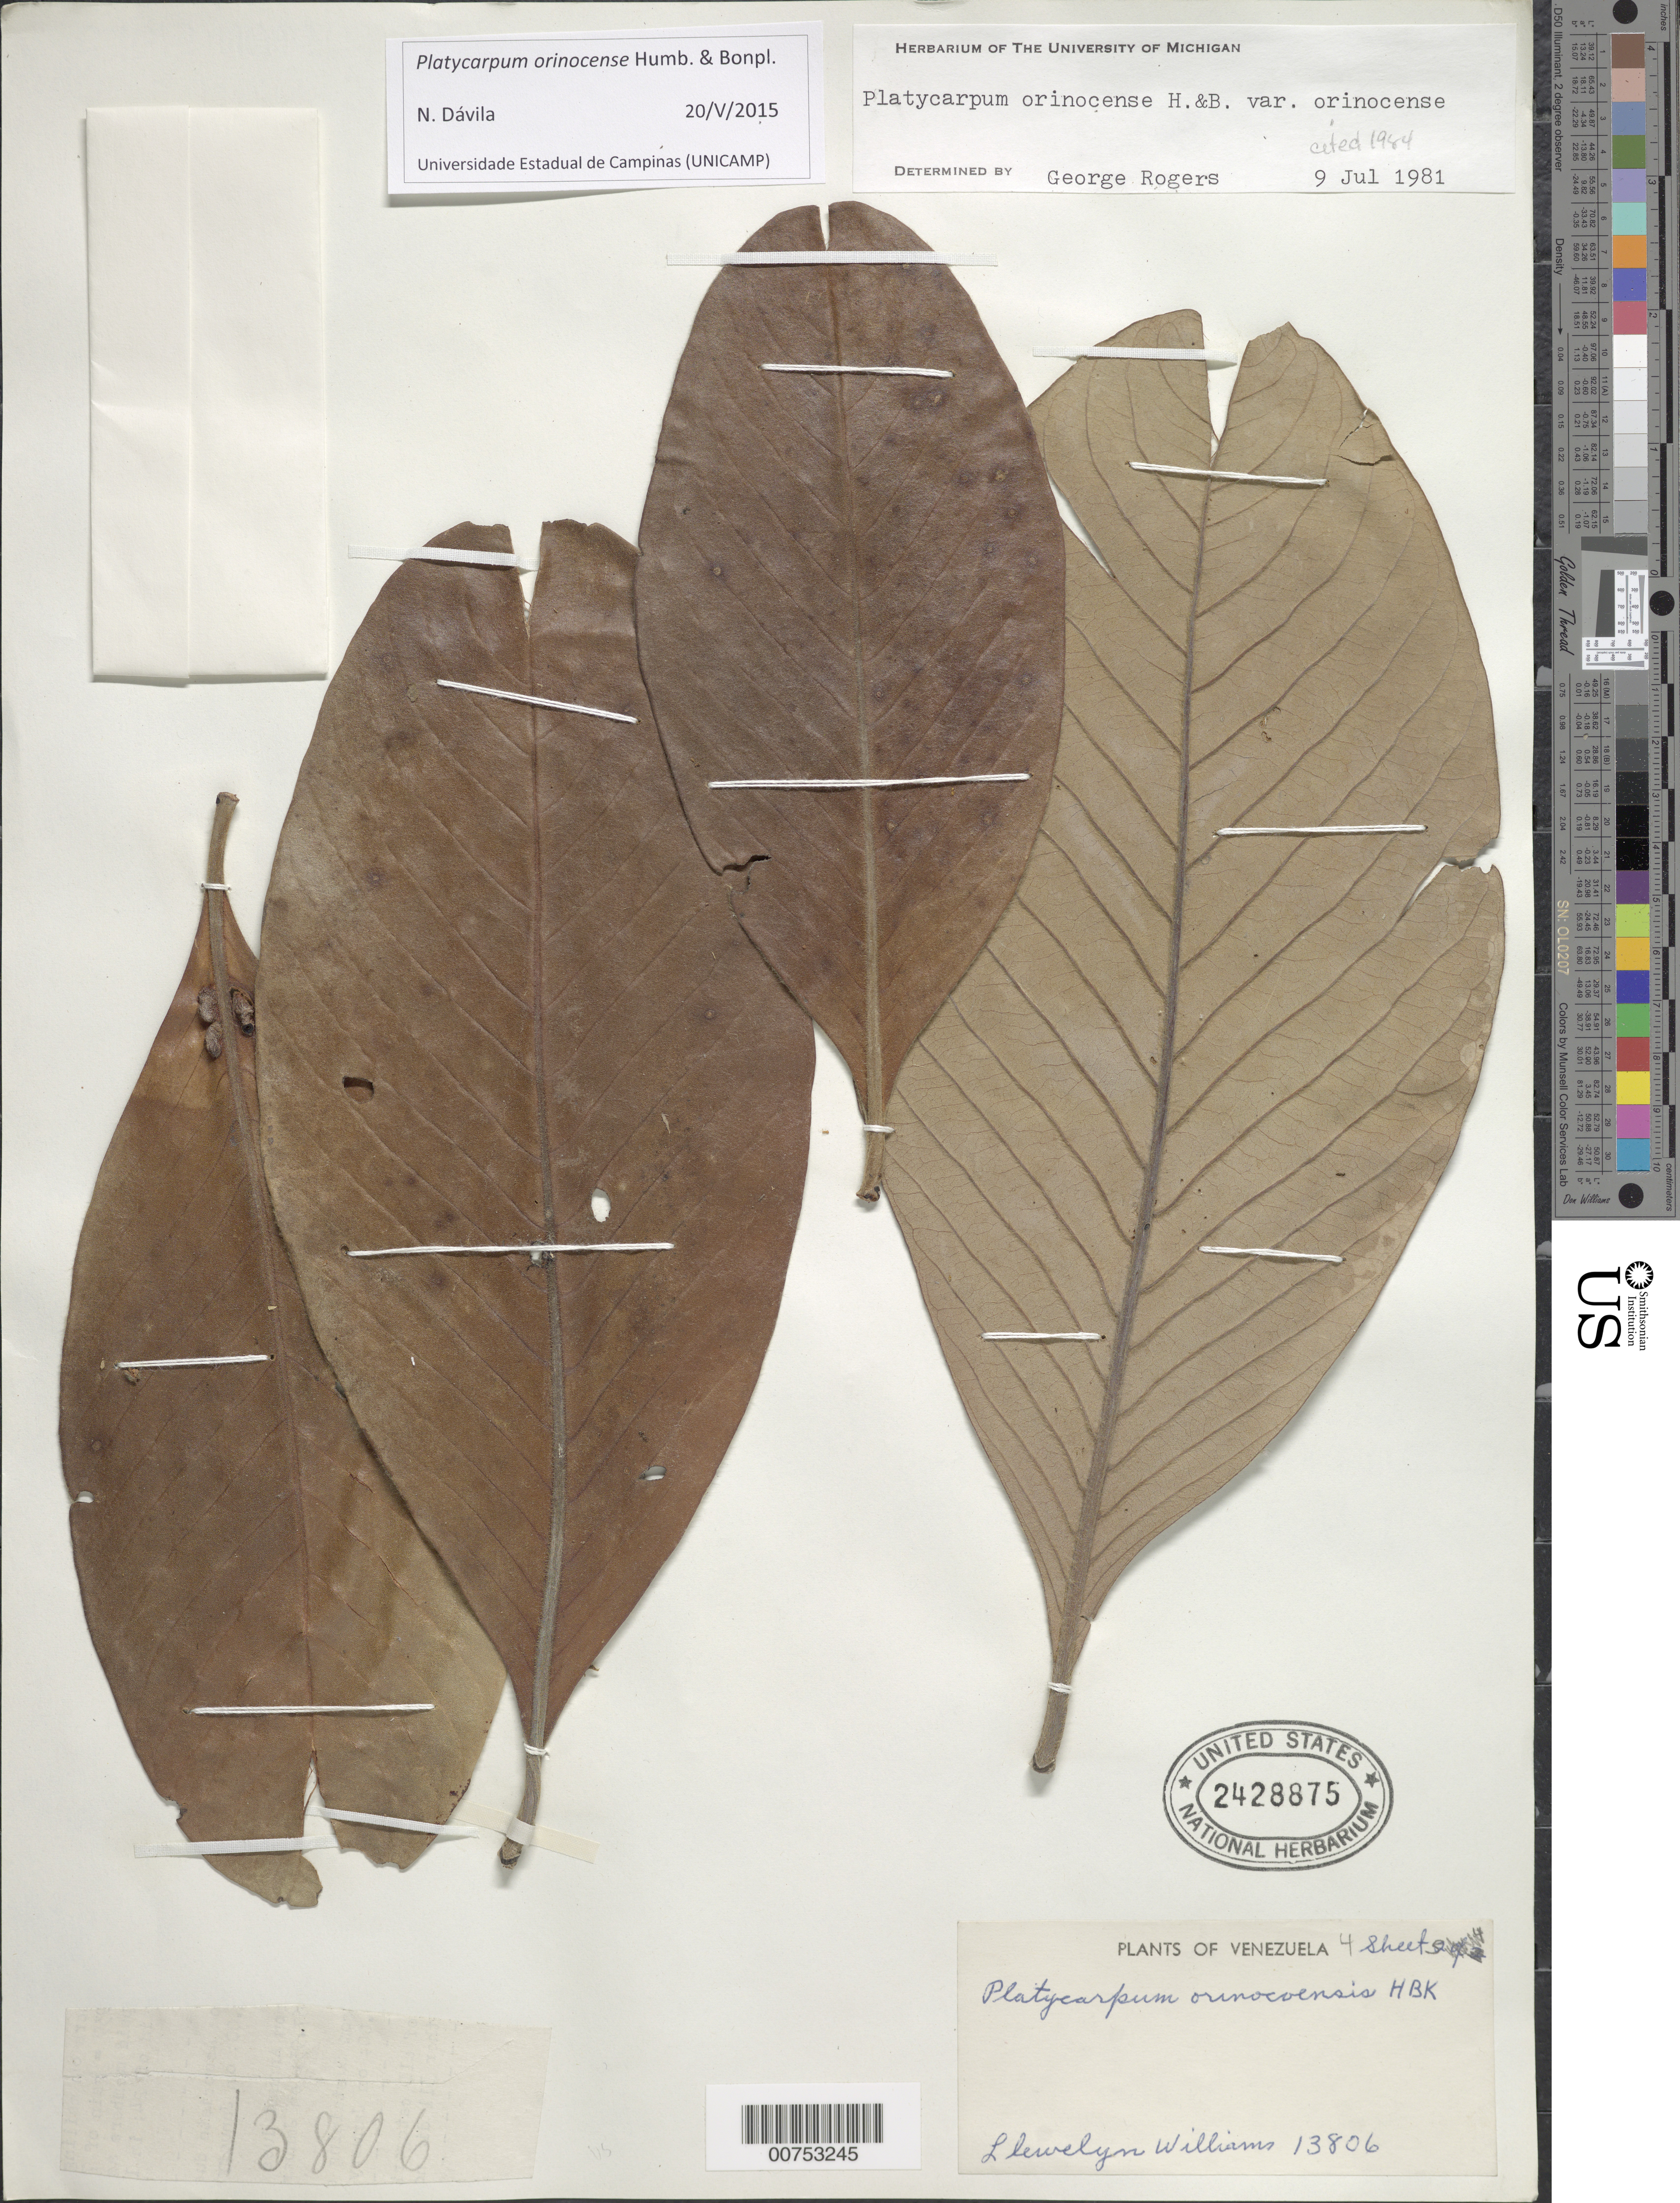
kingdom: Plantae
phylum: Tracheophyta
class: Magnoliopsida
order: Gentianales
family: Rubiaceae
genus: Platycarpum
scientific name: Platycarpum orinocense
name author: Bonpl.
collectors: Ll. Williams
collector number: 13806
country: Venezuela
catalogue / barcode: US 2428875